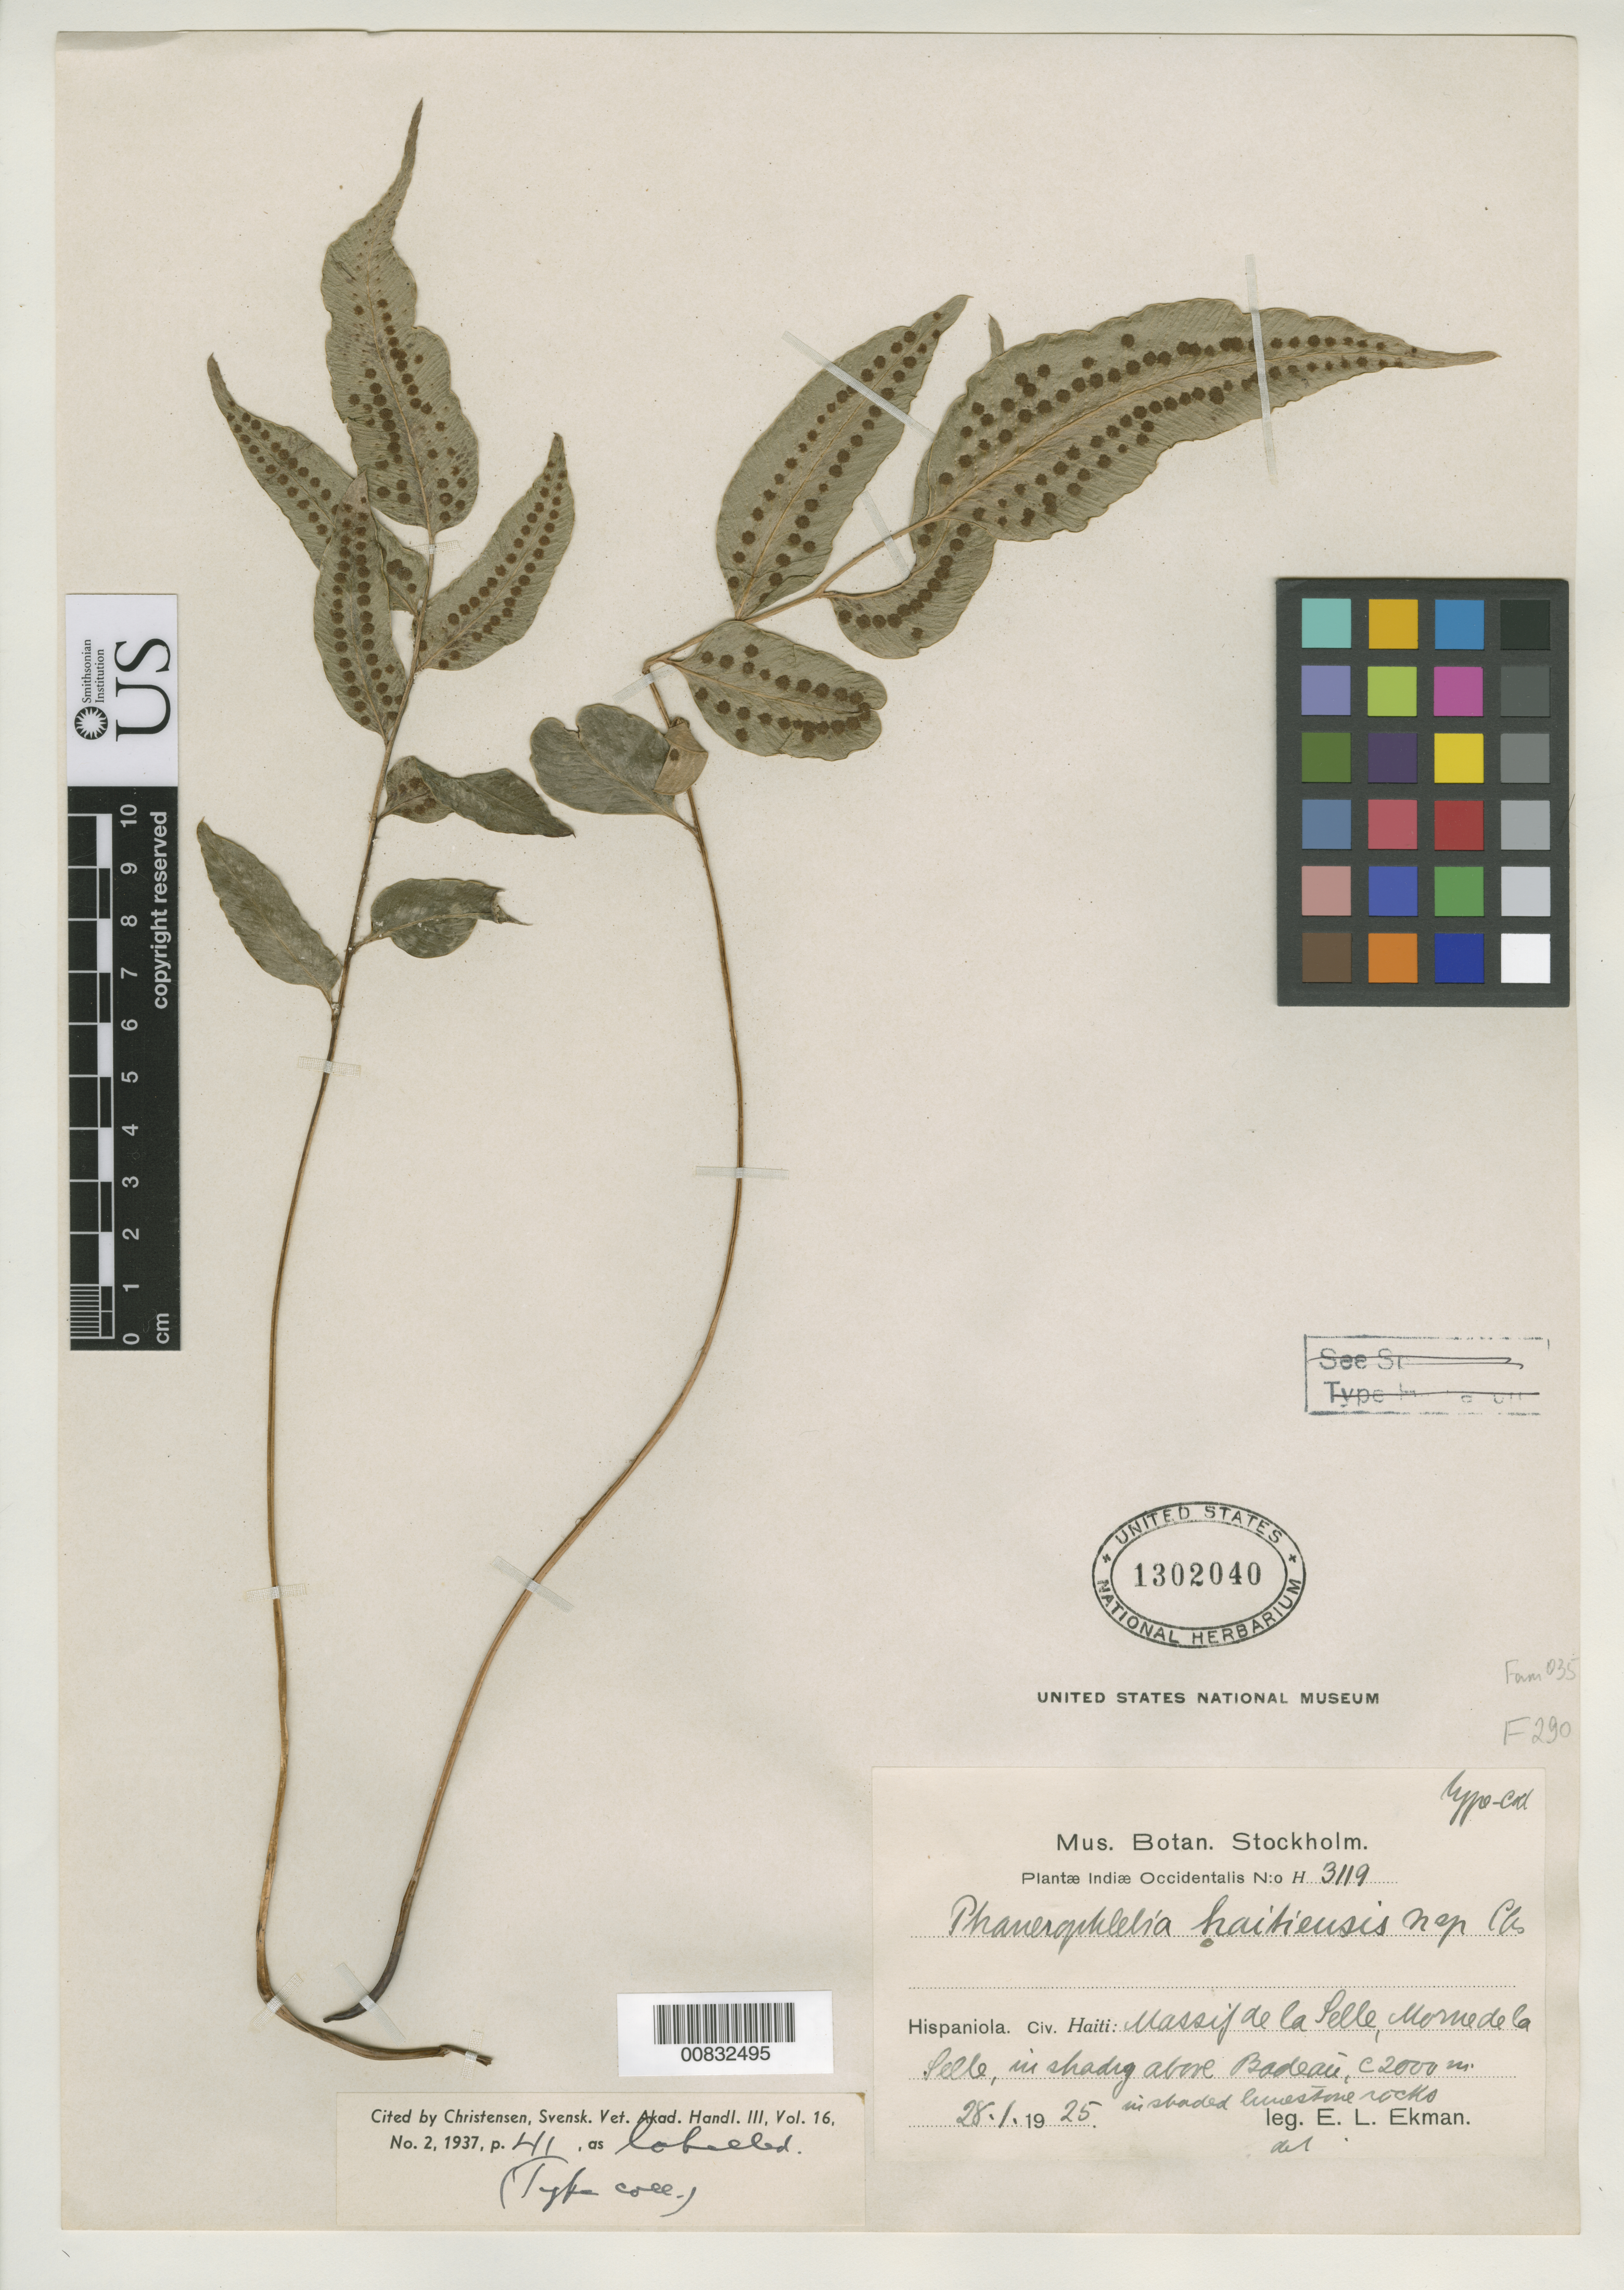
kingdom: Plantae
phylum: Tracheophyta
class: Polypodiopsida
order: Polypodiales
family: Dryopteridaceae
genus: Phanerophlebia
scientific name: Phanerophlebia haitiensis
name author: C. Chr.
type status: Isotype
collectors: E. L. Ekman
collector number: H 3119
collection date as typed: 28 Jan 1925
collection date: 1925-01-28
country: Haiti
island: Hispaniola Island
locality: Massif de la Selle, Morne de la Selle, in shady above Badeau.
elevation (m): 2000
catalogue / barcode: US 1302040